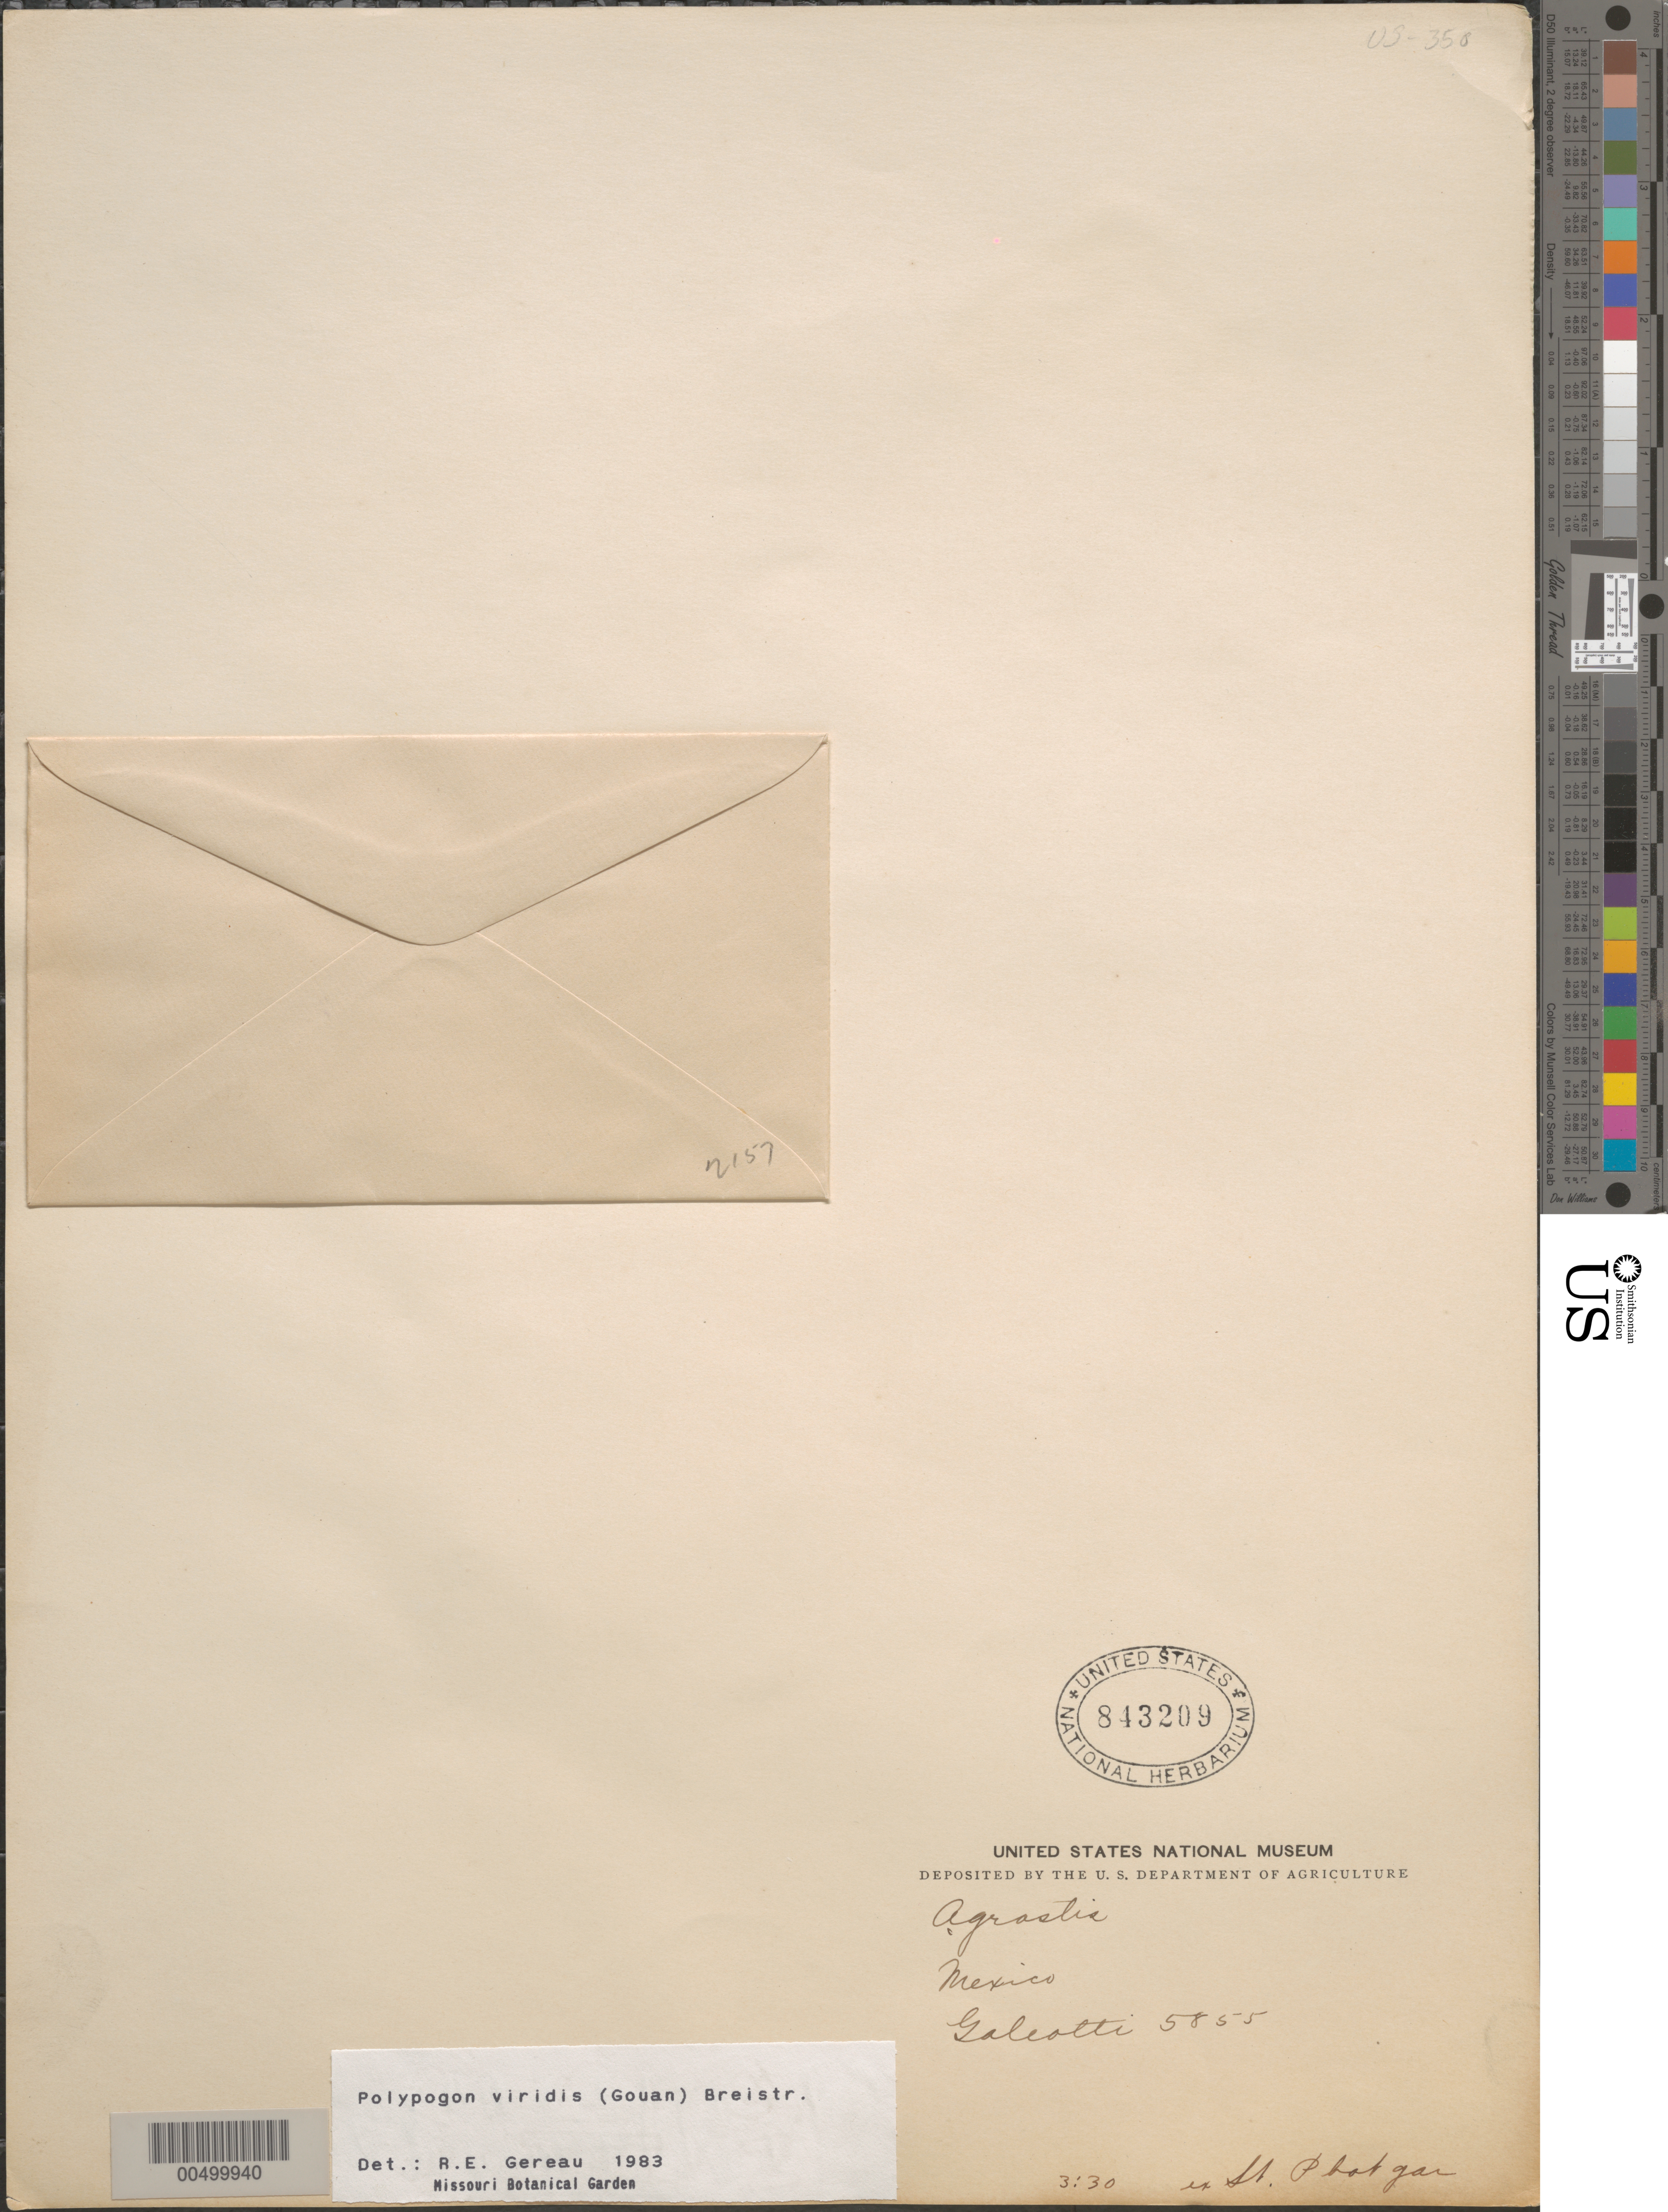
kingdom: Plantae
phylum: Tracheophyta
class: Liliopsida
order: Poales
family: Poaceae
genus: Polypogon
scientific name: Polypogon viridis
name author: (Gouan) Breistroffer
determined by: Gereau, R. E.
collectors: H. G. Galeotti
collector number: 5855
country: Mexico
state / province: Durango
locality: San Ramon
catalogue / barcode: US 843209